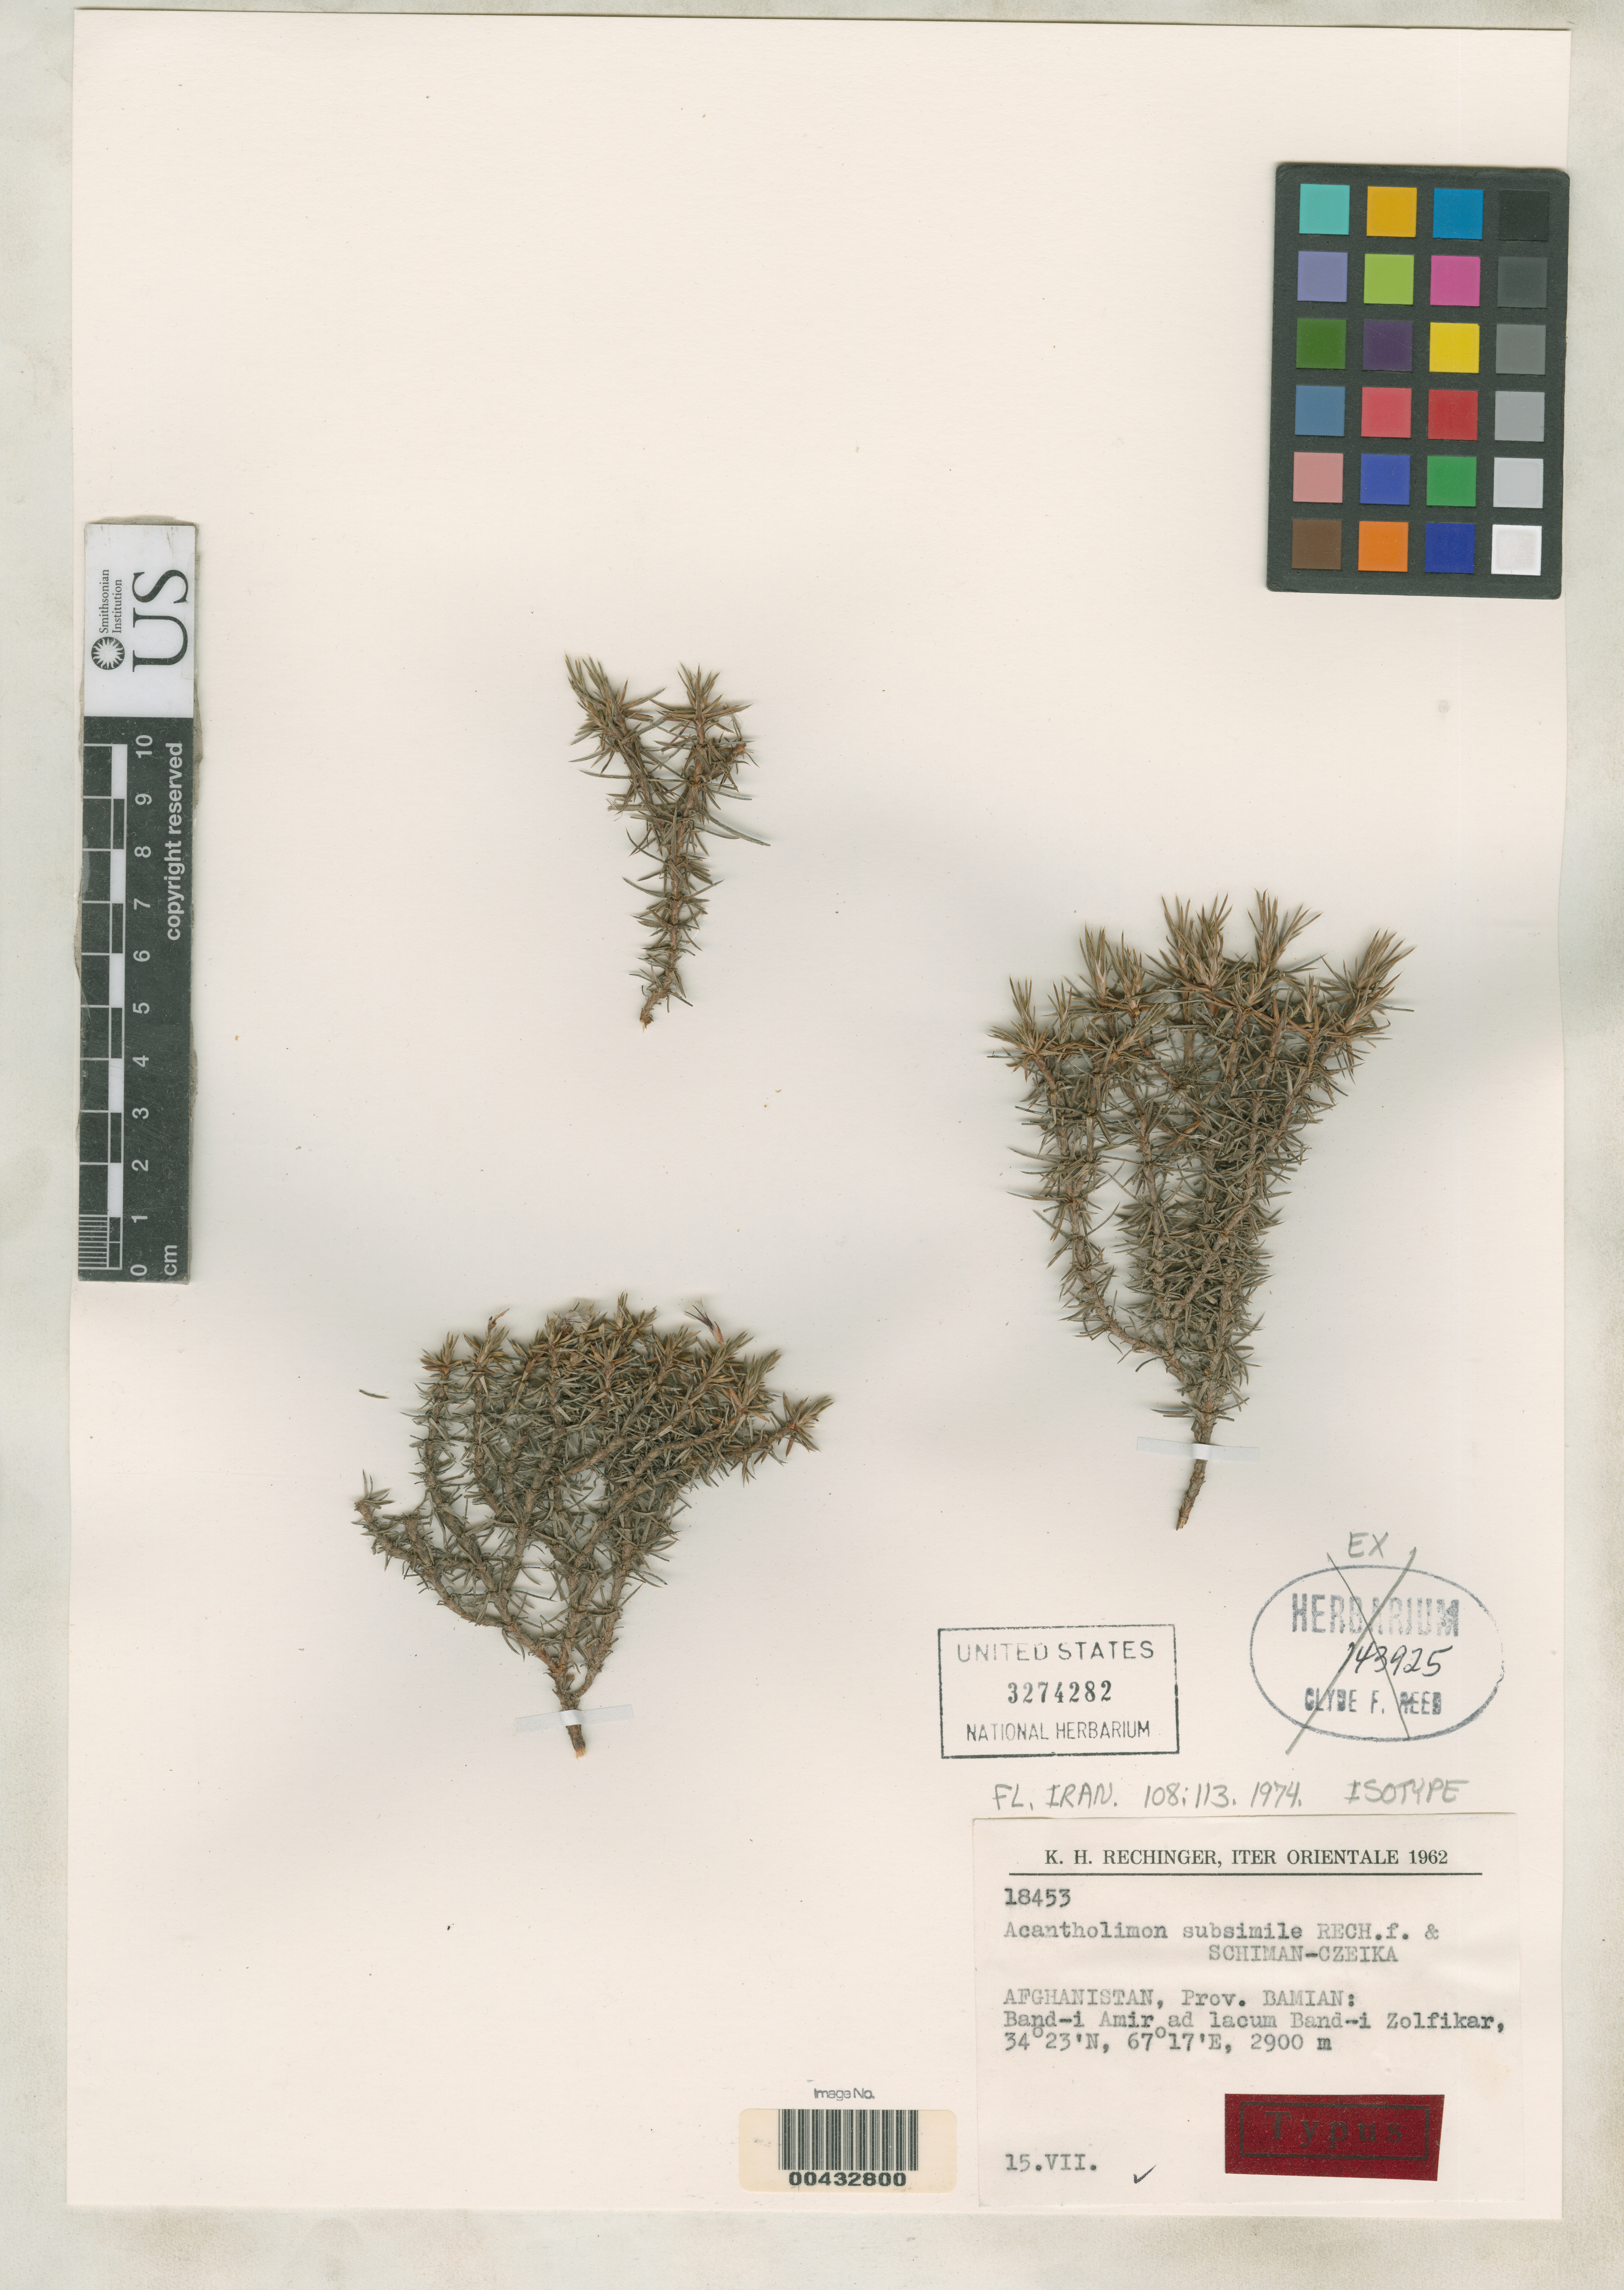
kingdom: Plantae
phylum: Tracheophyta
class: Magnoliopsida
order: Caryophyllales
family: Plumbaginaceae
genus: Acantholimon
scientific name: Acantholimon subsimile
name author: Rech. f. & Schiman-Czeika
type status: Isotype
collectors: K. H. Rechinger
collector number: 18453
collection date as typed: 15 Jul 1962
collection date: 1962-07-15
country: Afghanistan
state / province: Bamian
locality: Band-i Amir, adlacum Band-i zolfikar.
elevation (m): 2900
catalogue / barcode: US 3274282